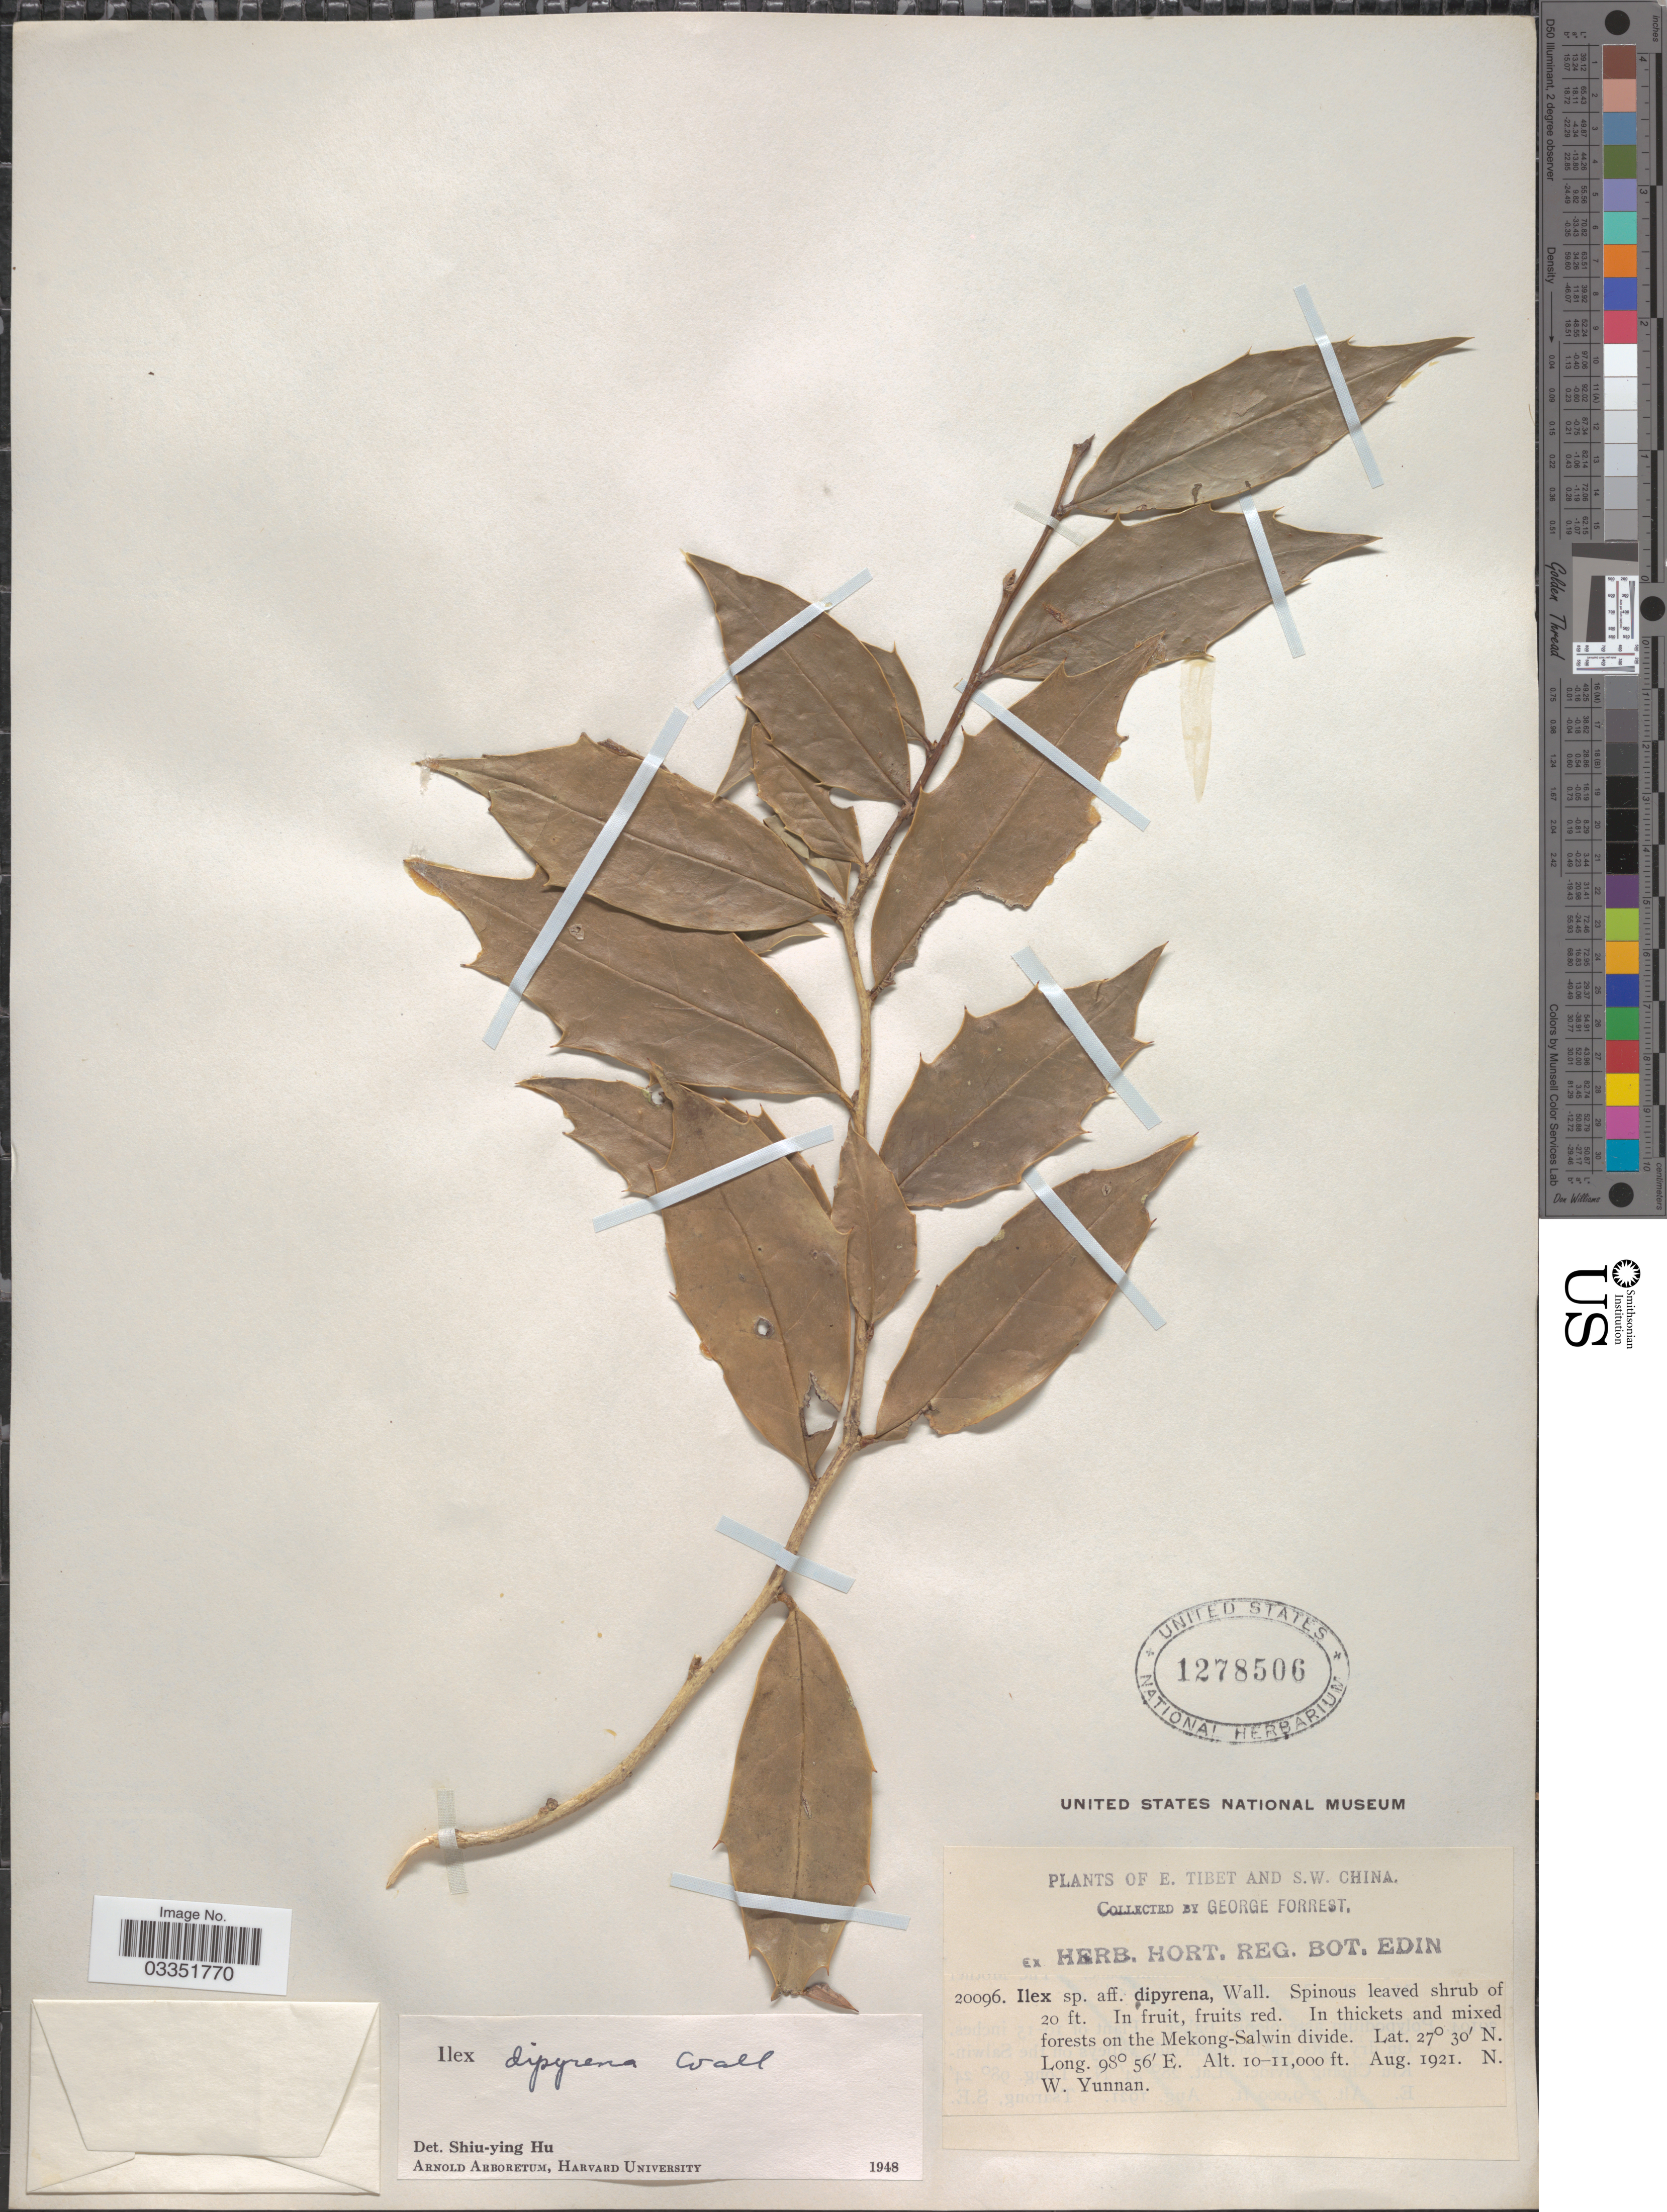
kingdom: Plantae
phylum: Tracheophyta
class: Magnoliopsida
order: Aquifoliales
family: Aquifoliaceae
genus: Ilex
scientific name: Ilex dipyrena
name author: Wall.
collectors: G. Forrest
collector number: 20096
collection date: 1921-08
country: China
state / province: Yunnan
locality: S.W. China. In thickets and mixed forests on the Mekong-Salwin divide. N.W. Yunnan.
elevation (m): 3048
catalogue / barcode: US 1278506